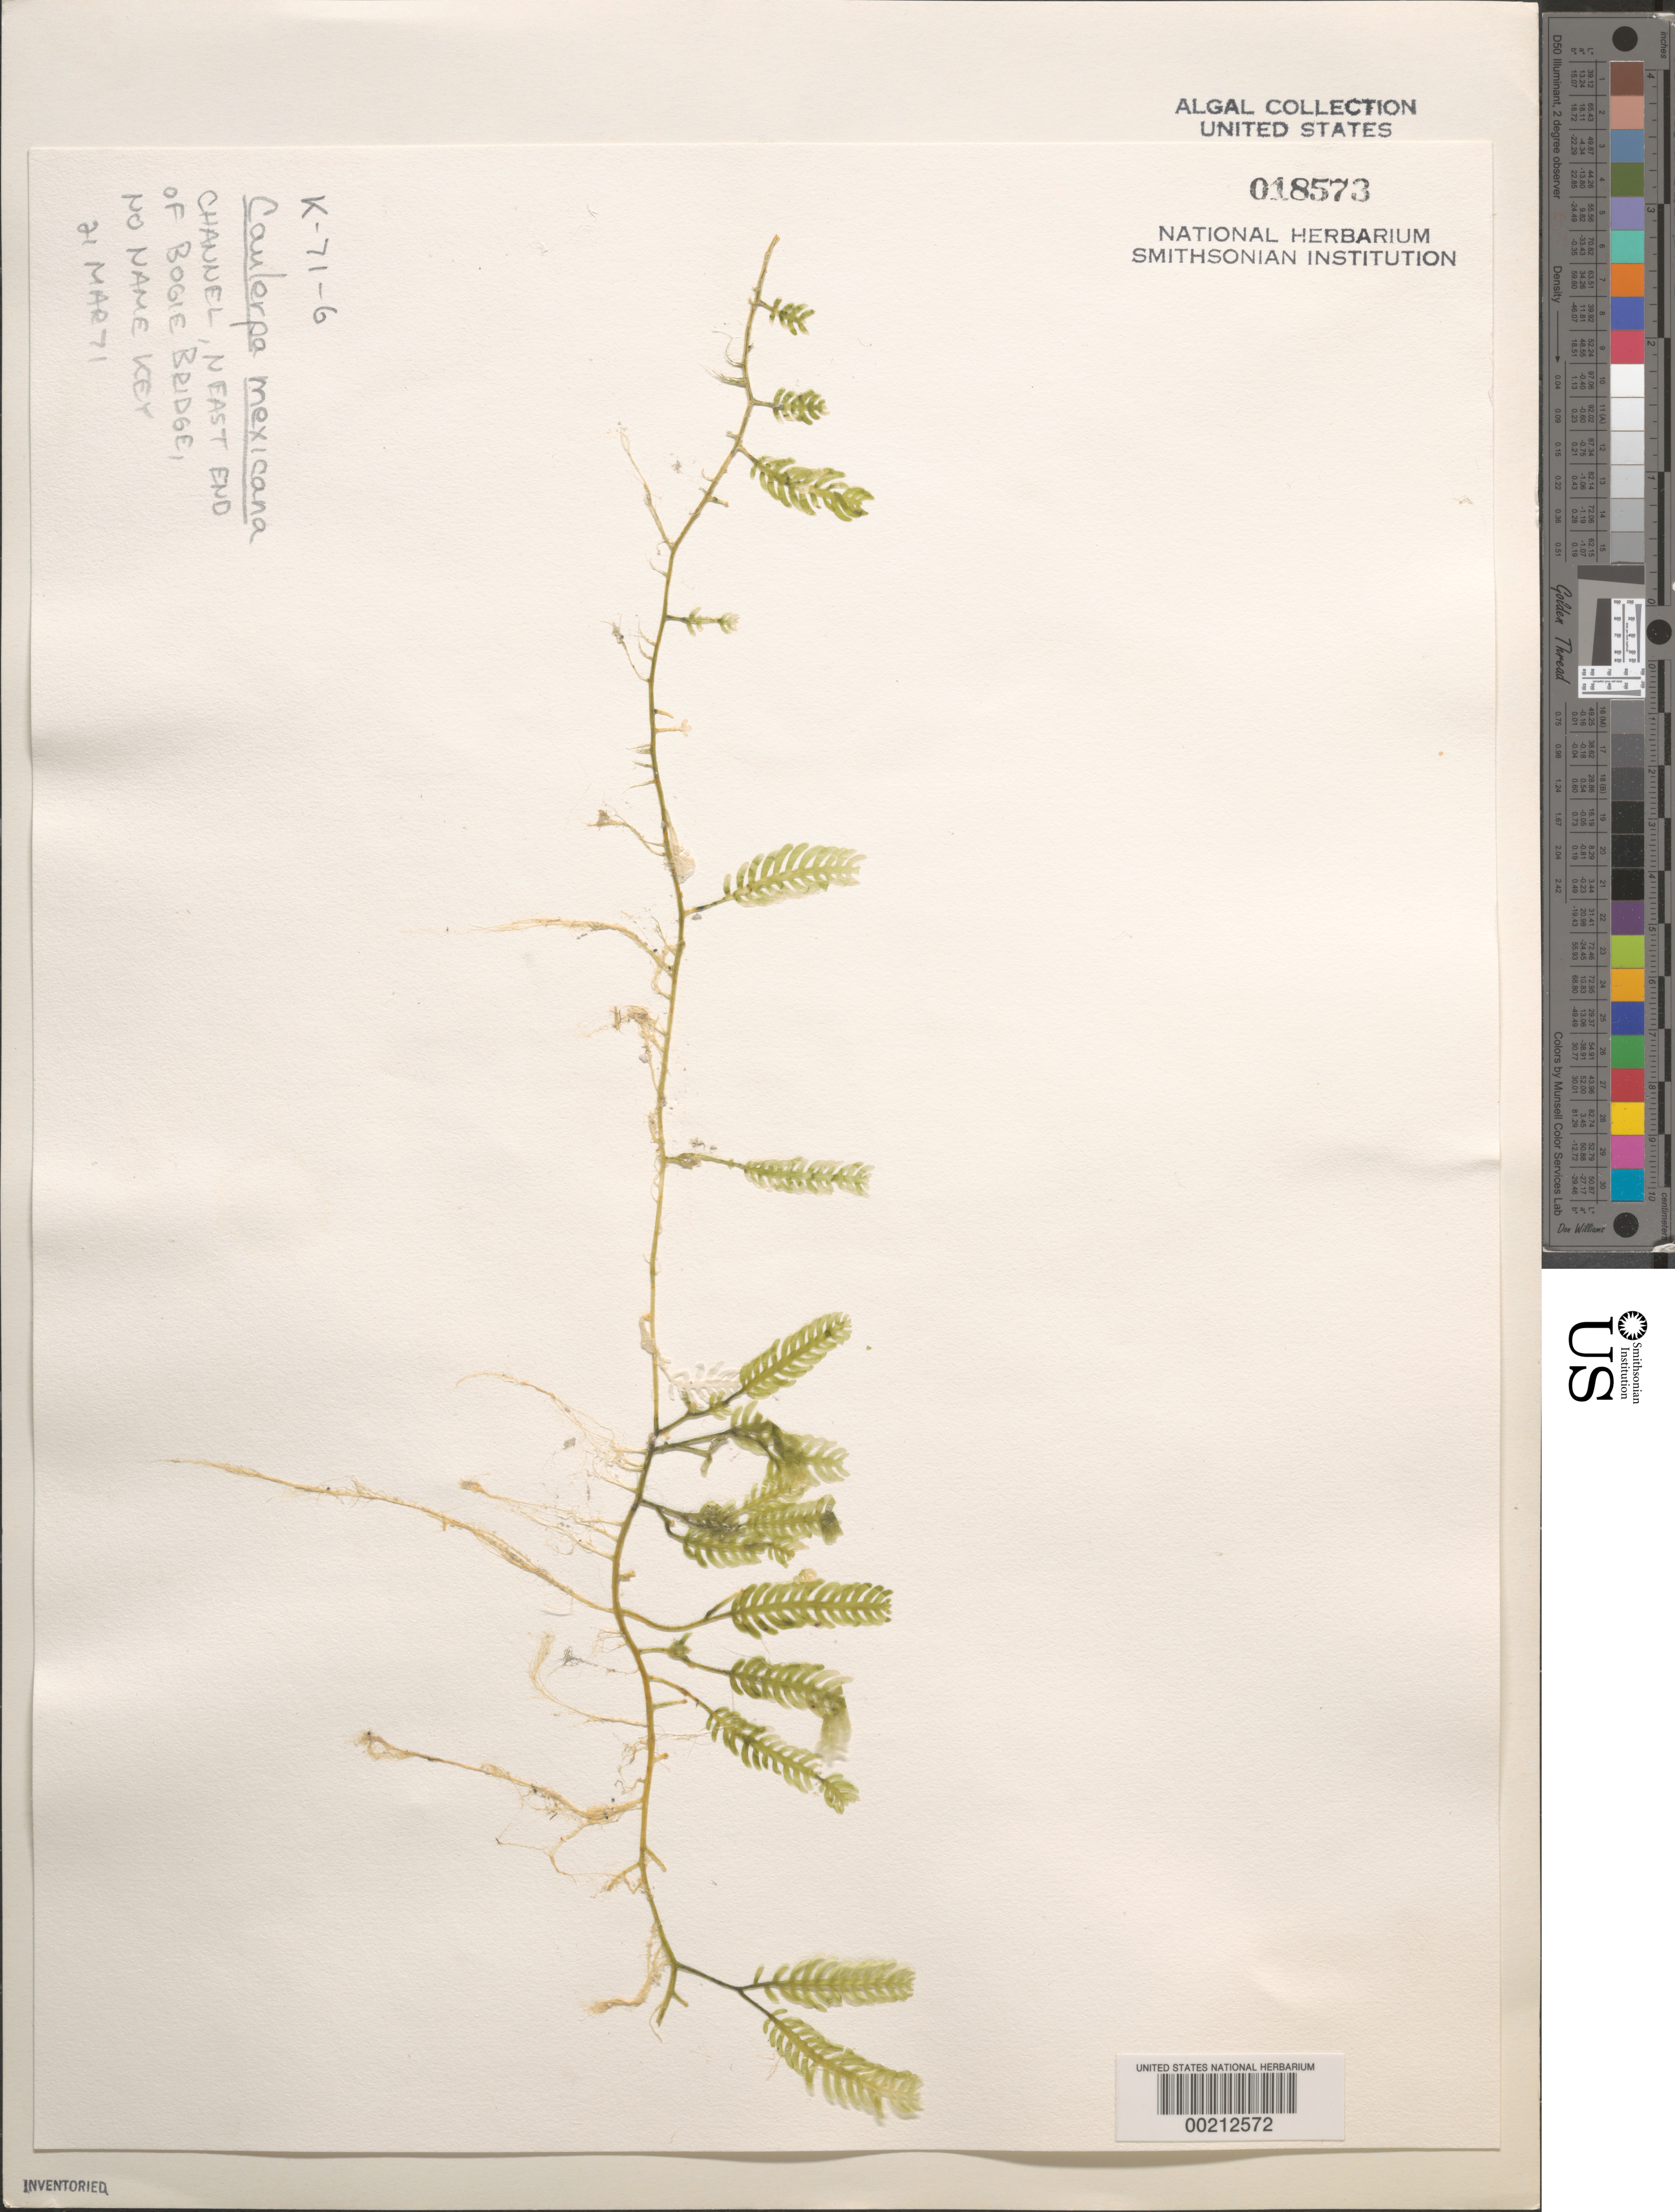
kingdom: Plantae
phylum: Chlorophyta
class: Ulvophyceae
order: Bryopsidales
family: Caulerpaceae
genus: Caulerpa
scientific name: Caulerpa mexicana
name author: Sond. ex Kütz.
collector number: K-71-6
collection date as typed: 21 Mar 1971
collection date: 1971-03-21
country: United States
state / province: Florida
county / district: Monroe County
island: No Name Key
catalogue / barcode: US 18573